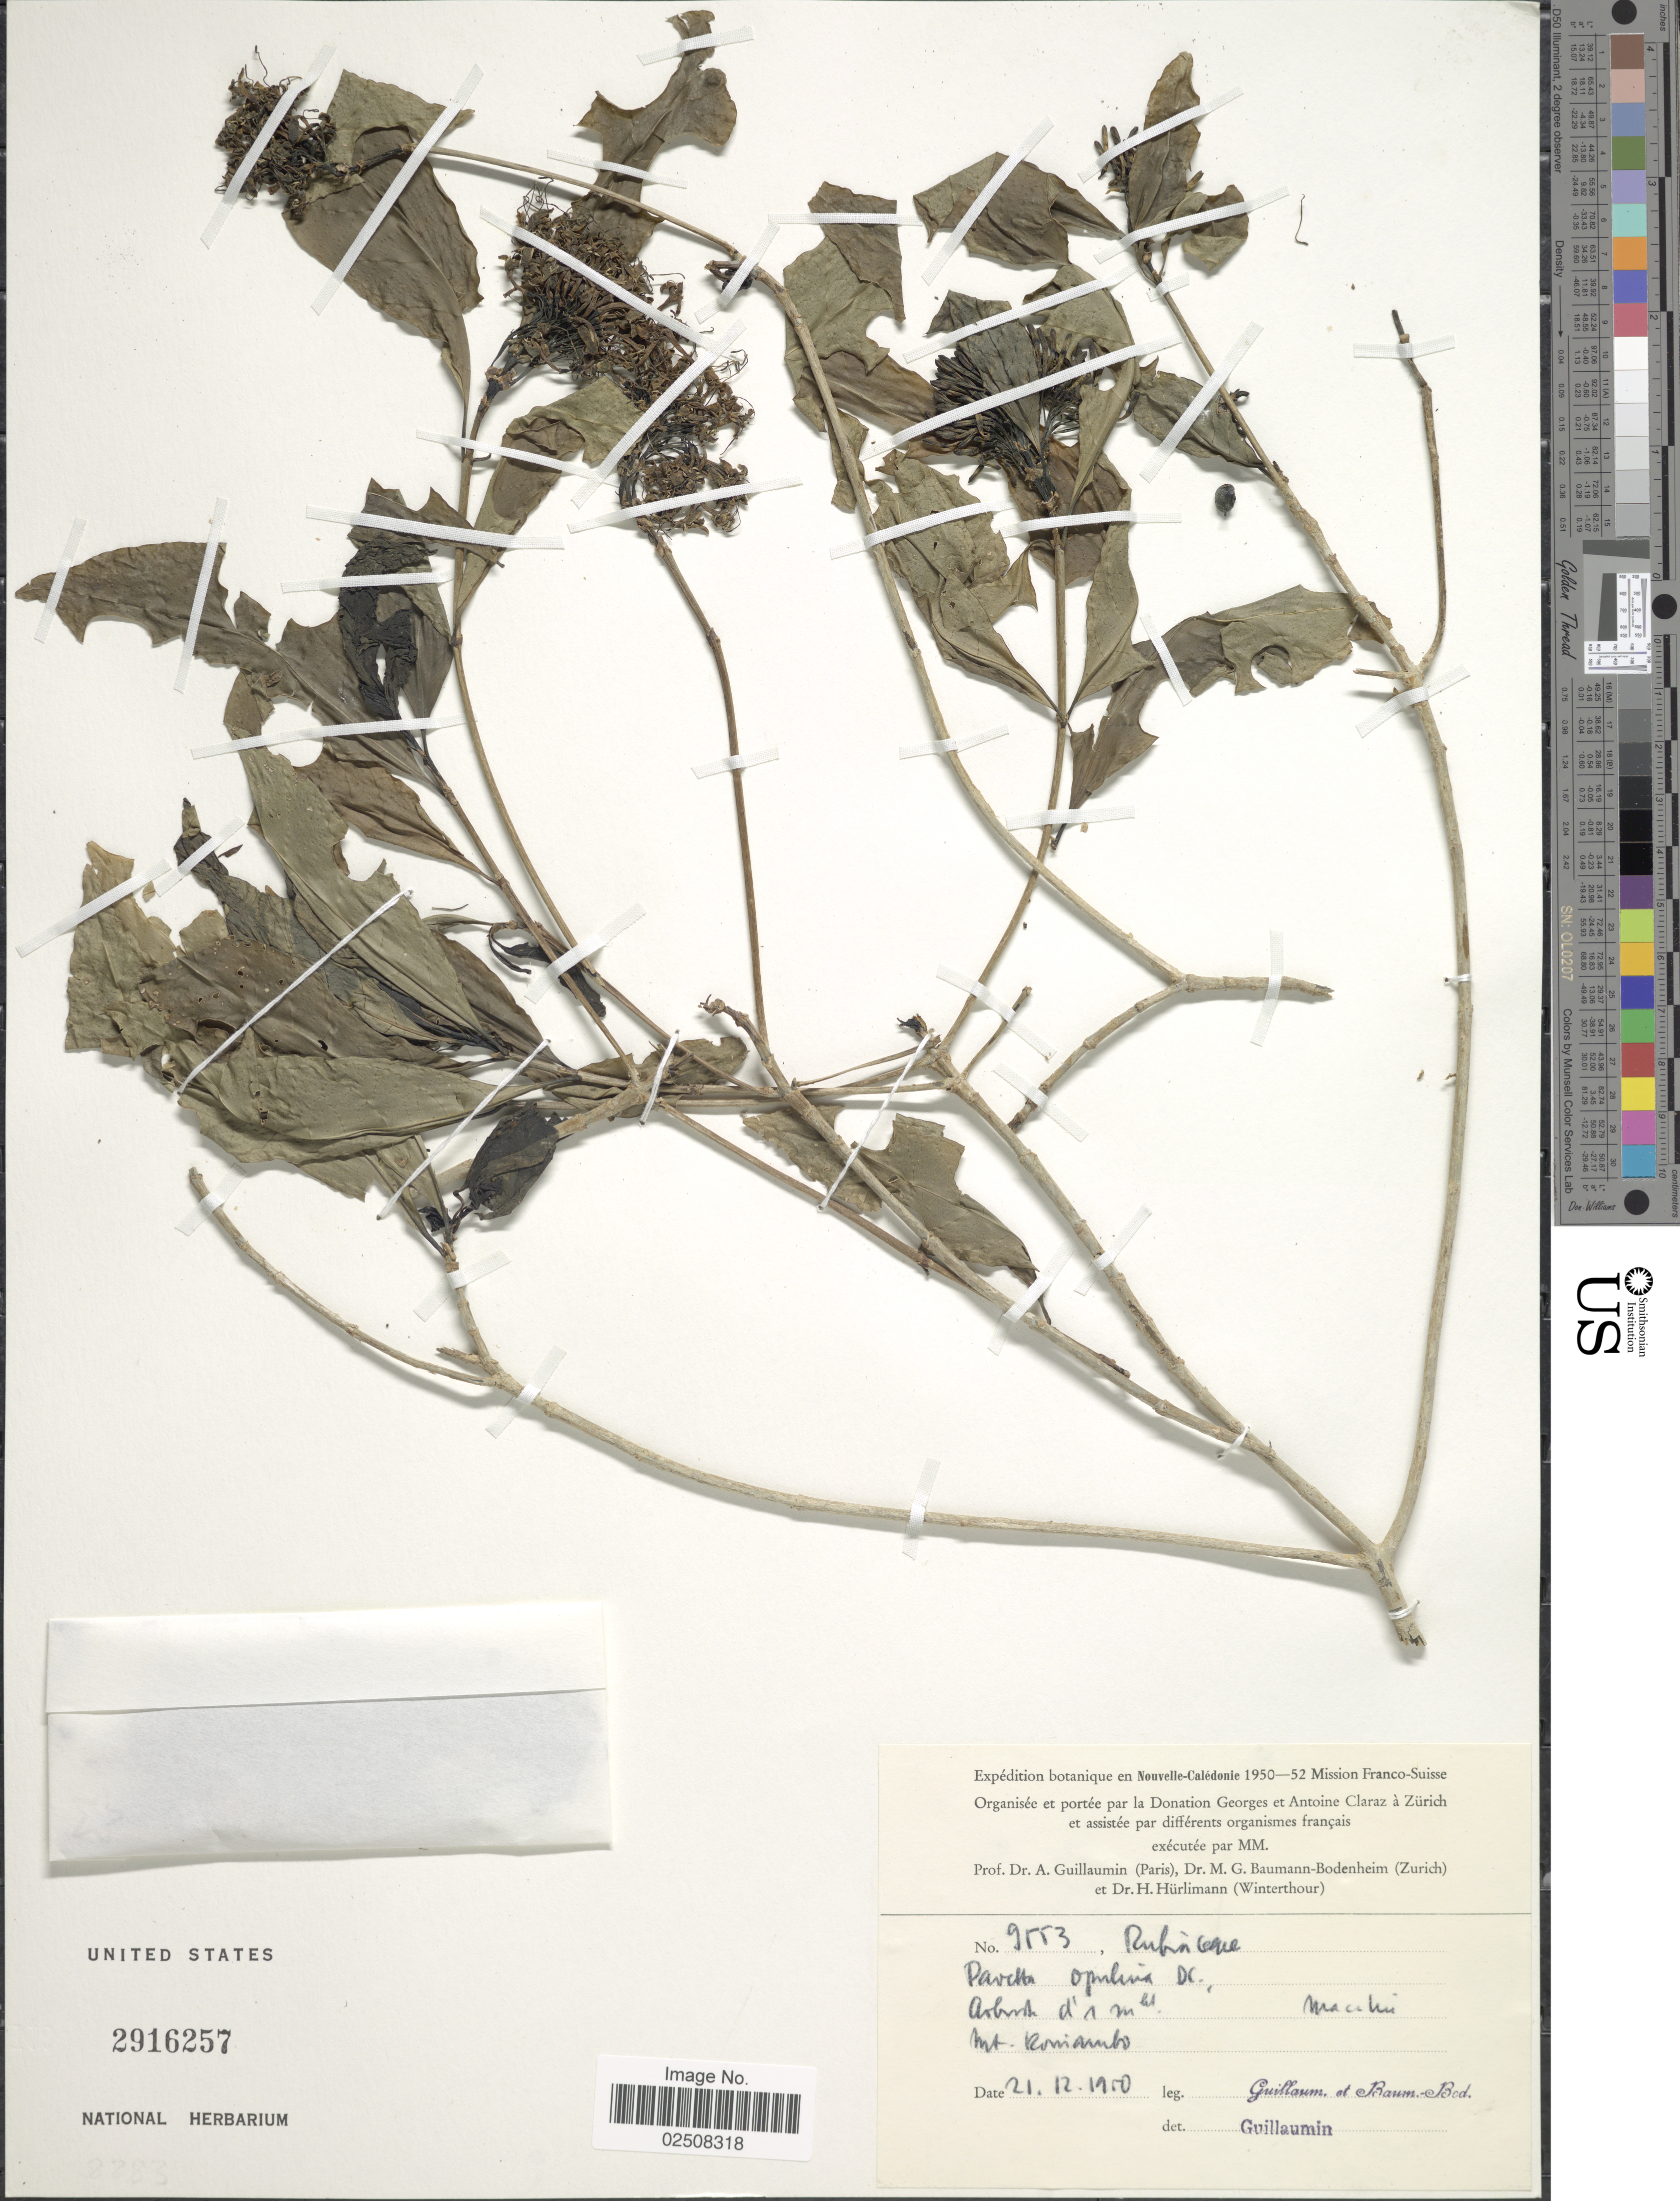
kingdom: Plantae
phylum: Tracheophyta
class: Magnoliopsida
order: Gentianales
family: Rubiaceae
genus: Pavetta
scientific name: Pavetta opulina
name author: (G. Forst.) DC.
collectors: A. Guillaumin & M. G. Baumann-Bodenheim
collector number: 9553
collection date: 1950-12-21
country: New Caledonia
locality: Mt Koniambo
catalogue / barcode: US 2916257